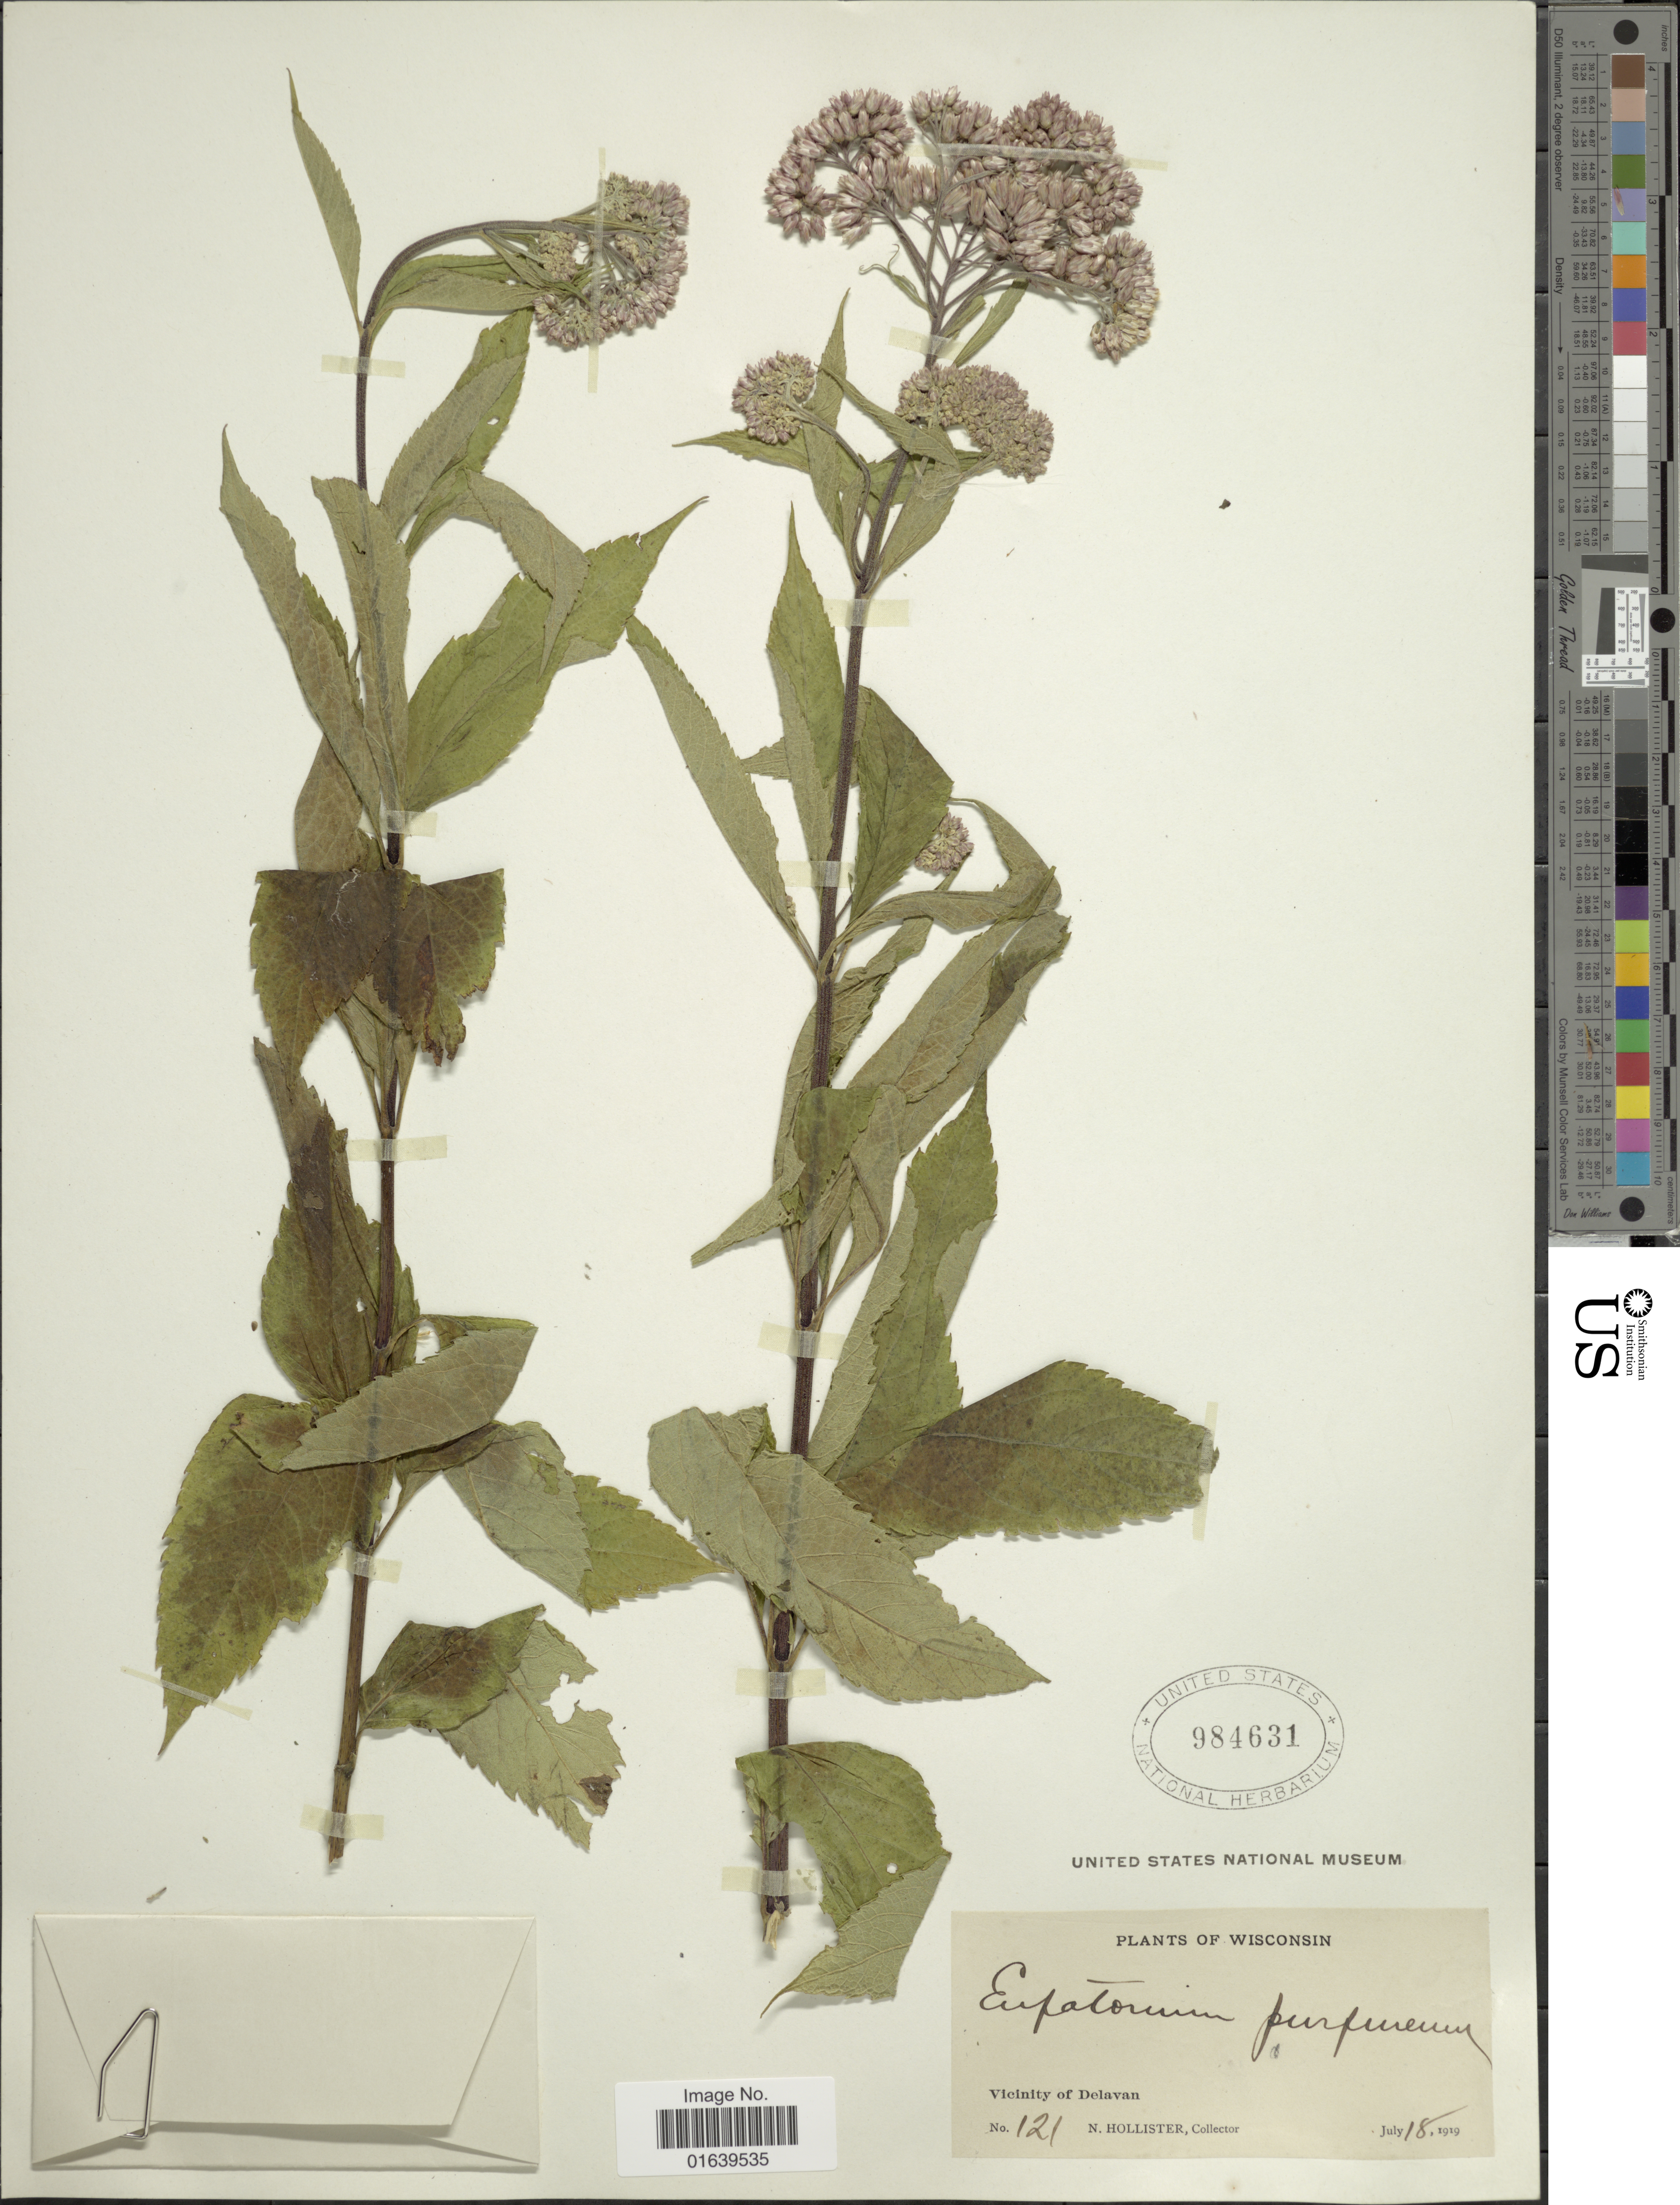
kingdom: Plantae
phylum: Tracheophyta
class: Magnoliopsida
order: Asterales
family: Asteraceae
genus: Eupatorium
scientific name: Eupatorium maculatum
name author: L.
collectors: N. Hollister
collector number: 121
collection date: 1919-07-18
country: United States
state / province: Wisconsin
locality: Vicinity of Delavan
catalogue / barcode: US 984631